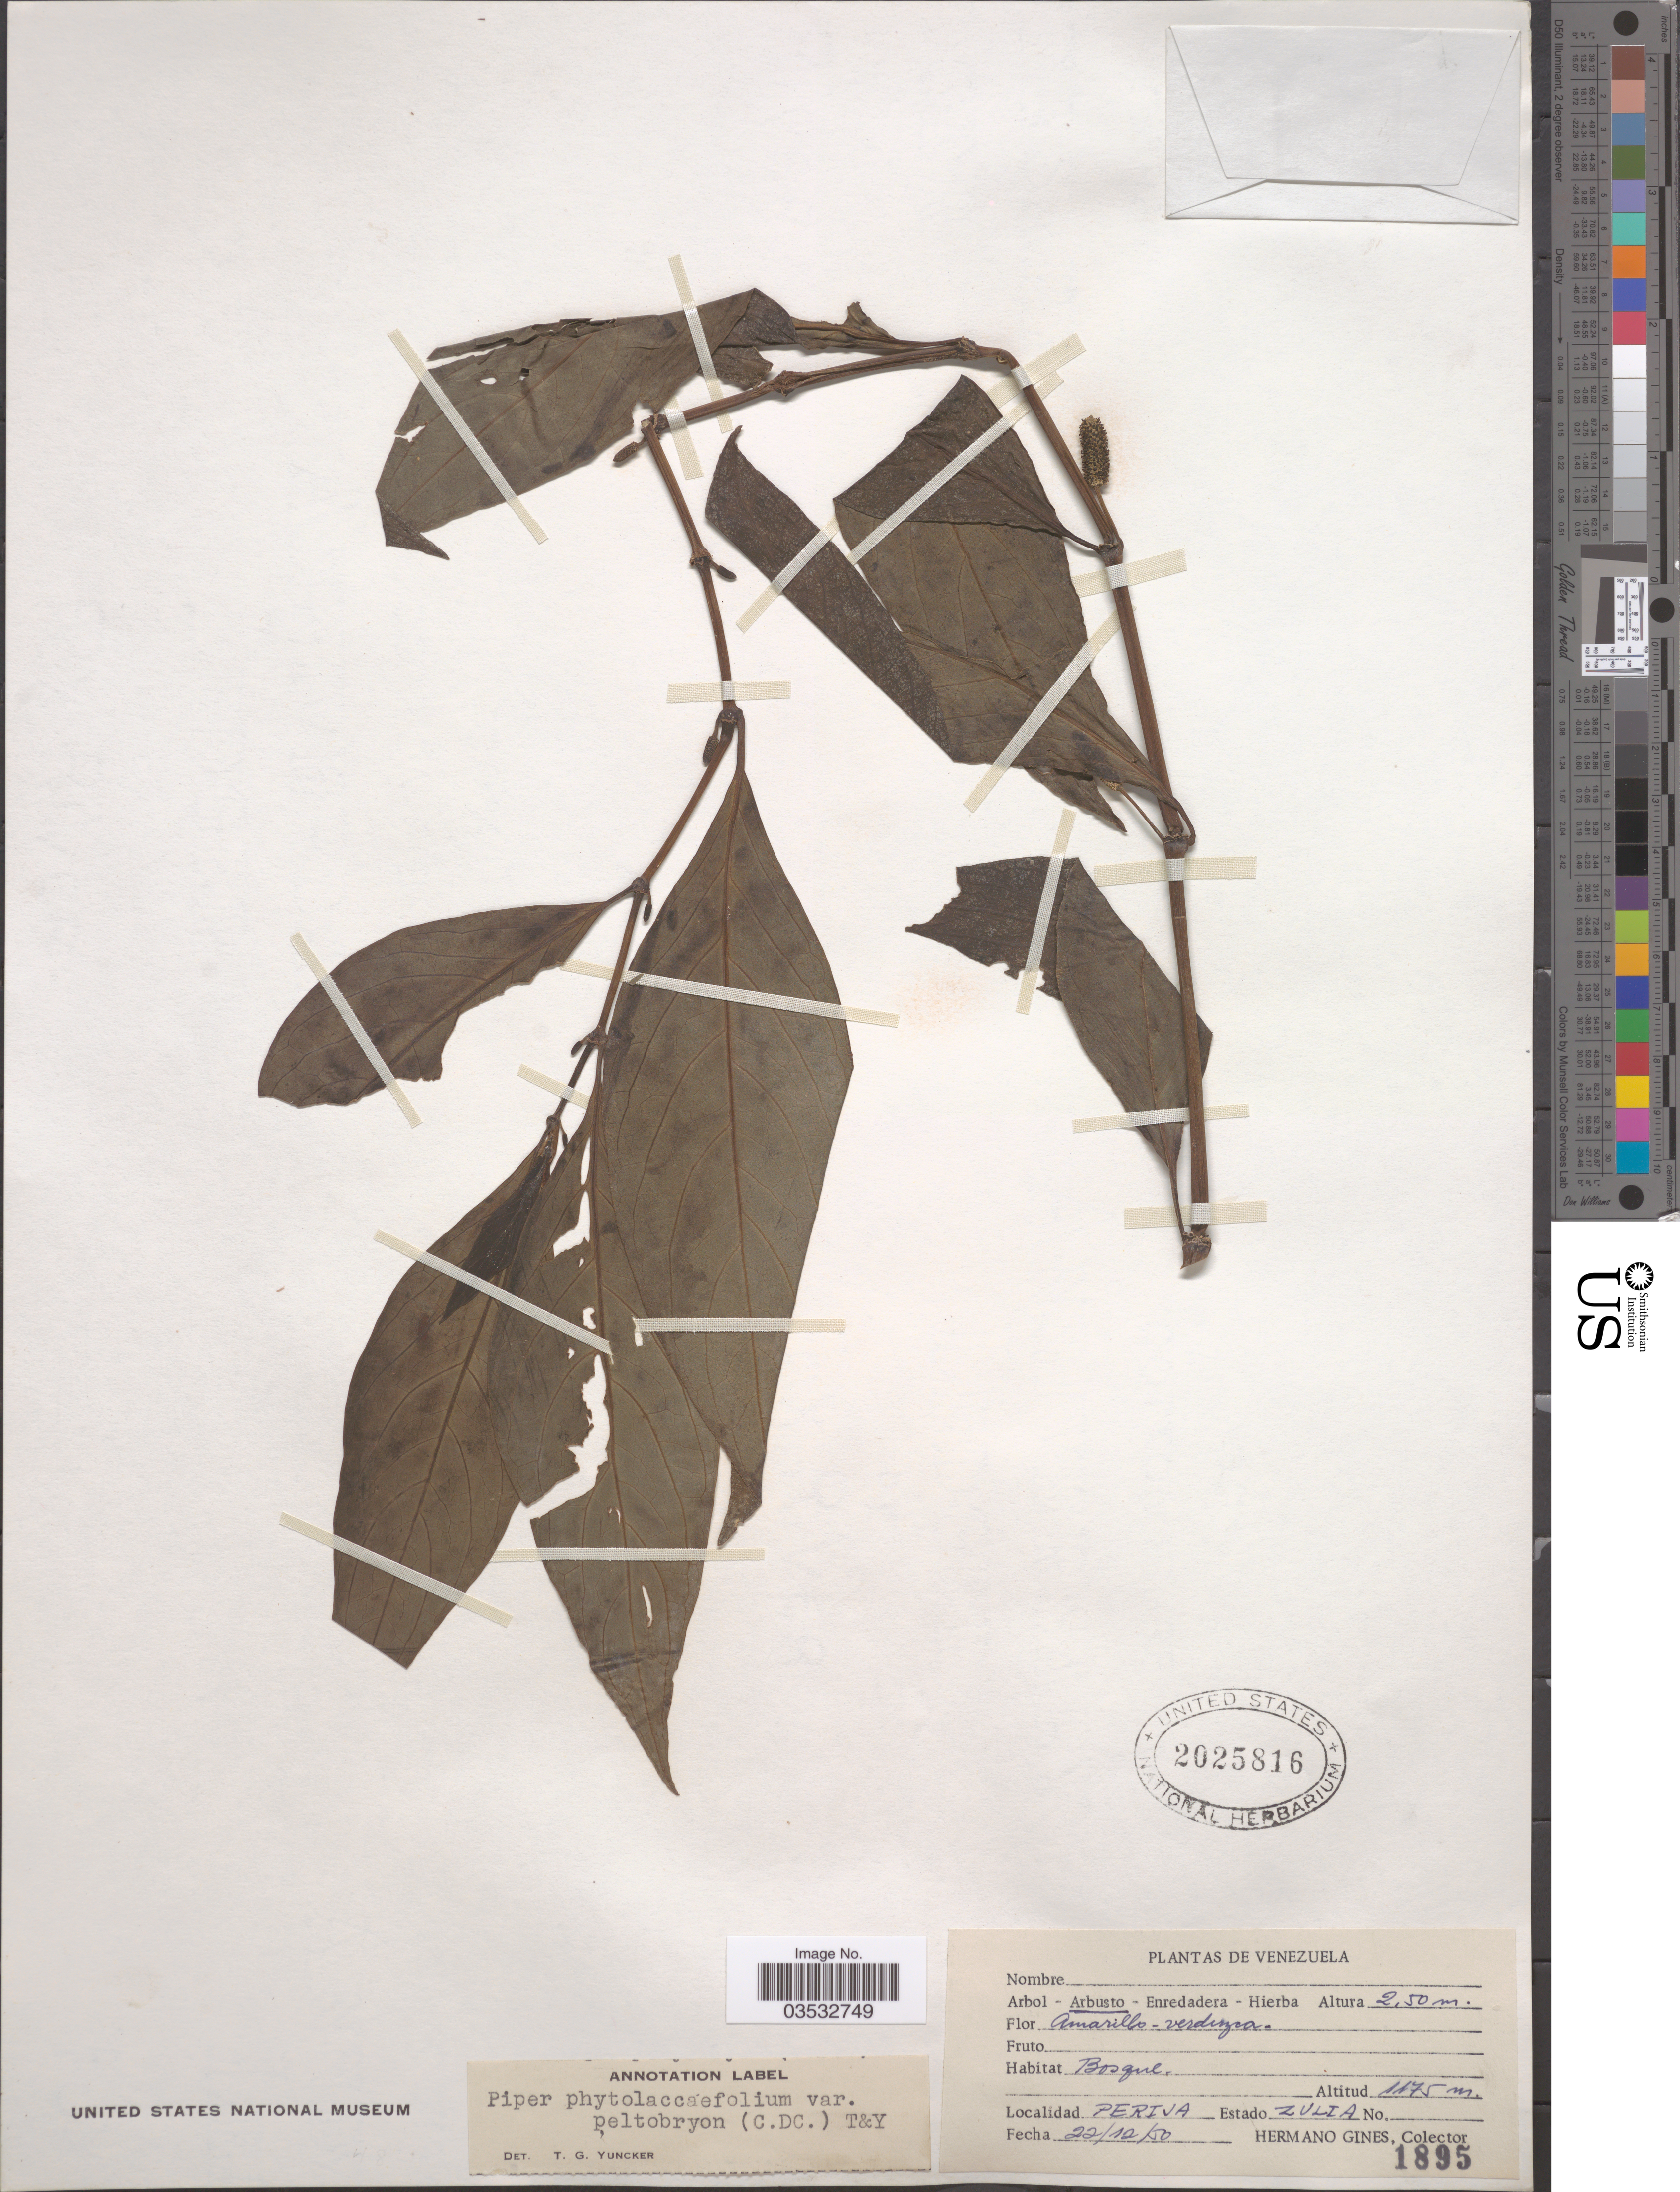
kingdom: Plantae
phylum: Tracheophyta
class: Magnoliopsida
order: Piperales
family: Piperaceae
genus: Piper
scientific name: Piper phytolaccifolium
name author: Opiz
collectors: Bro. Gines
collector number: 1895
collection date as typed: Transcribed d/m/y: 22/12/50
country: Venezuela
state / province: Zulia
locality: Perija.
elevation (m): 1175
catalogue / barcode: US 2025816